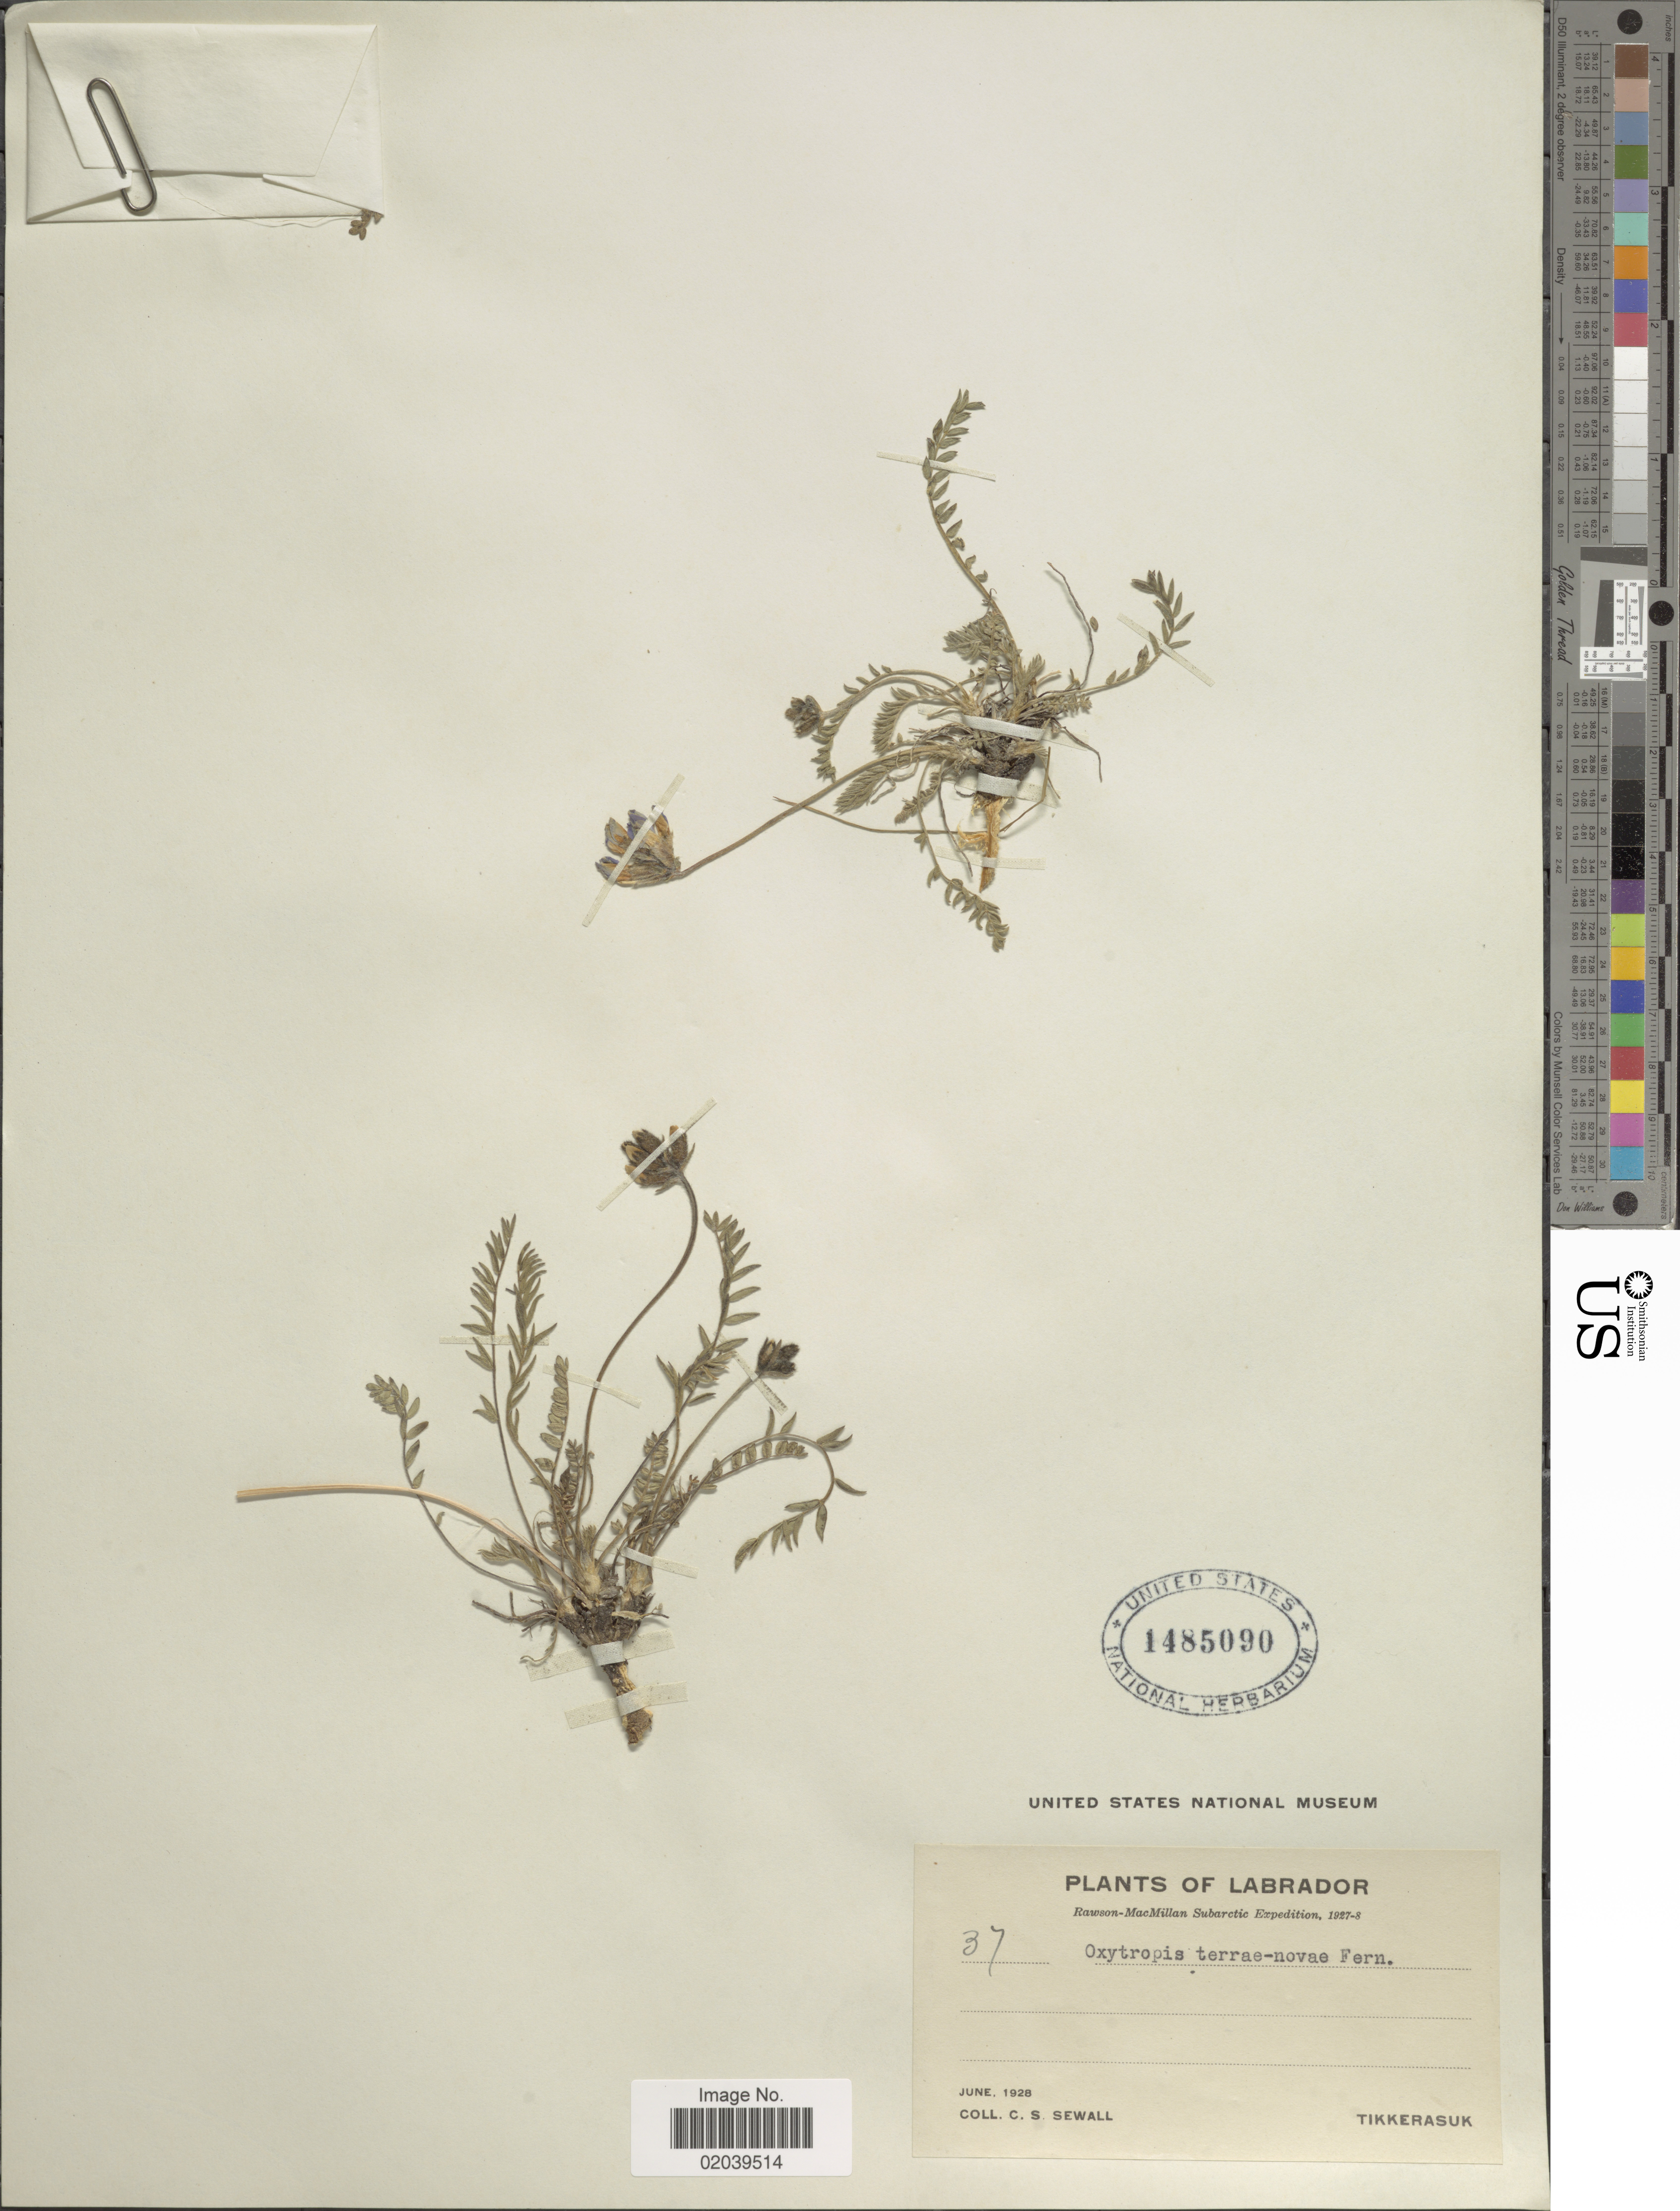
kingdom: Plantae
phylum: Tracheophyta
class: Magnoliopsida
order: Fabales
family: Fabaceae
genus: Oxytropis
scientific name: Oxytropis campestris var. terrae-novae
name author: (Fernald) Barneby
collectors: C. Sewall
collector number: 37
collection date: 1928-06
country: Canada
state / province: Newfoundland and Labrador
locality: Labrador, Rawson-MacMillan Subarctic, Tikkerasuk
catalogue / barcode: US 1485090